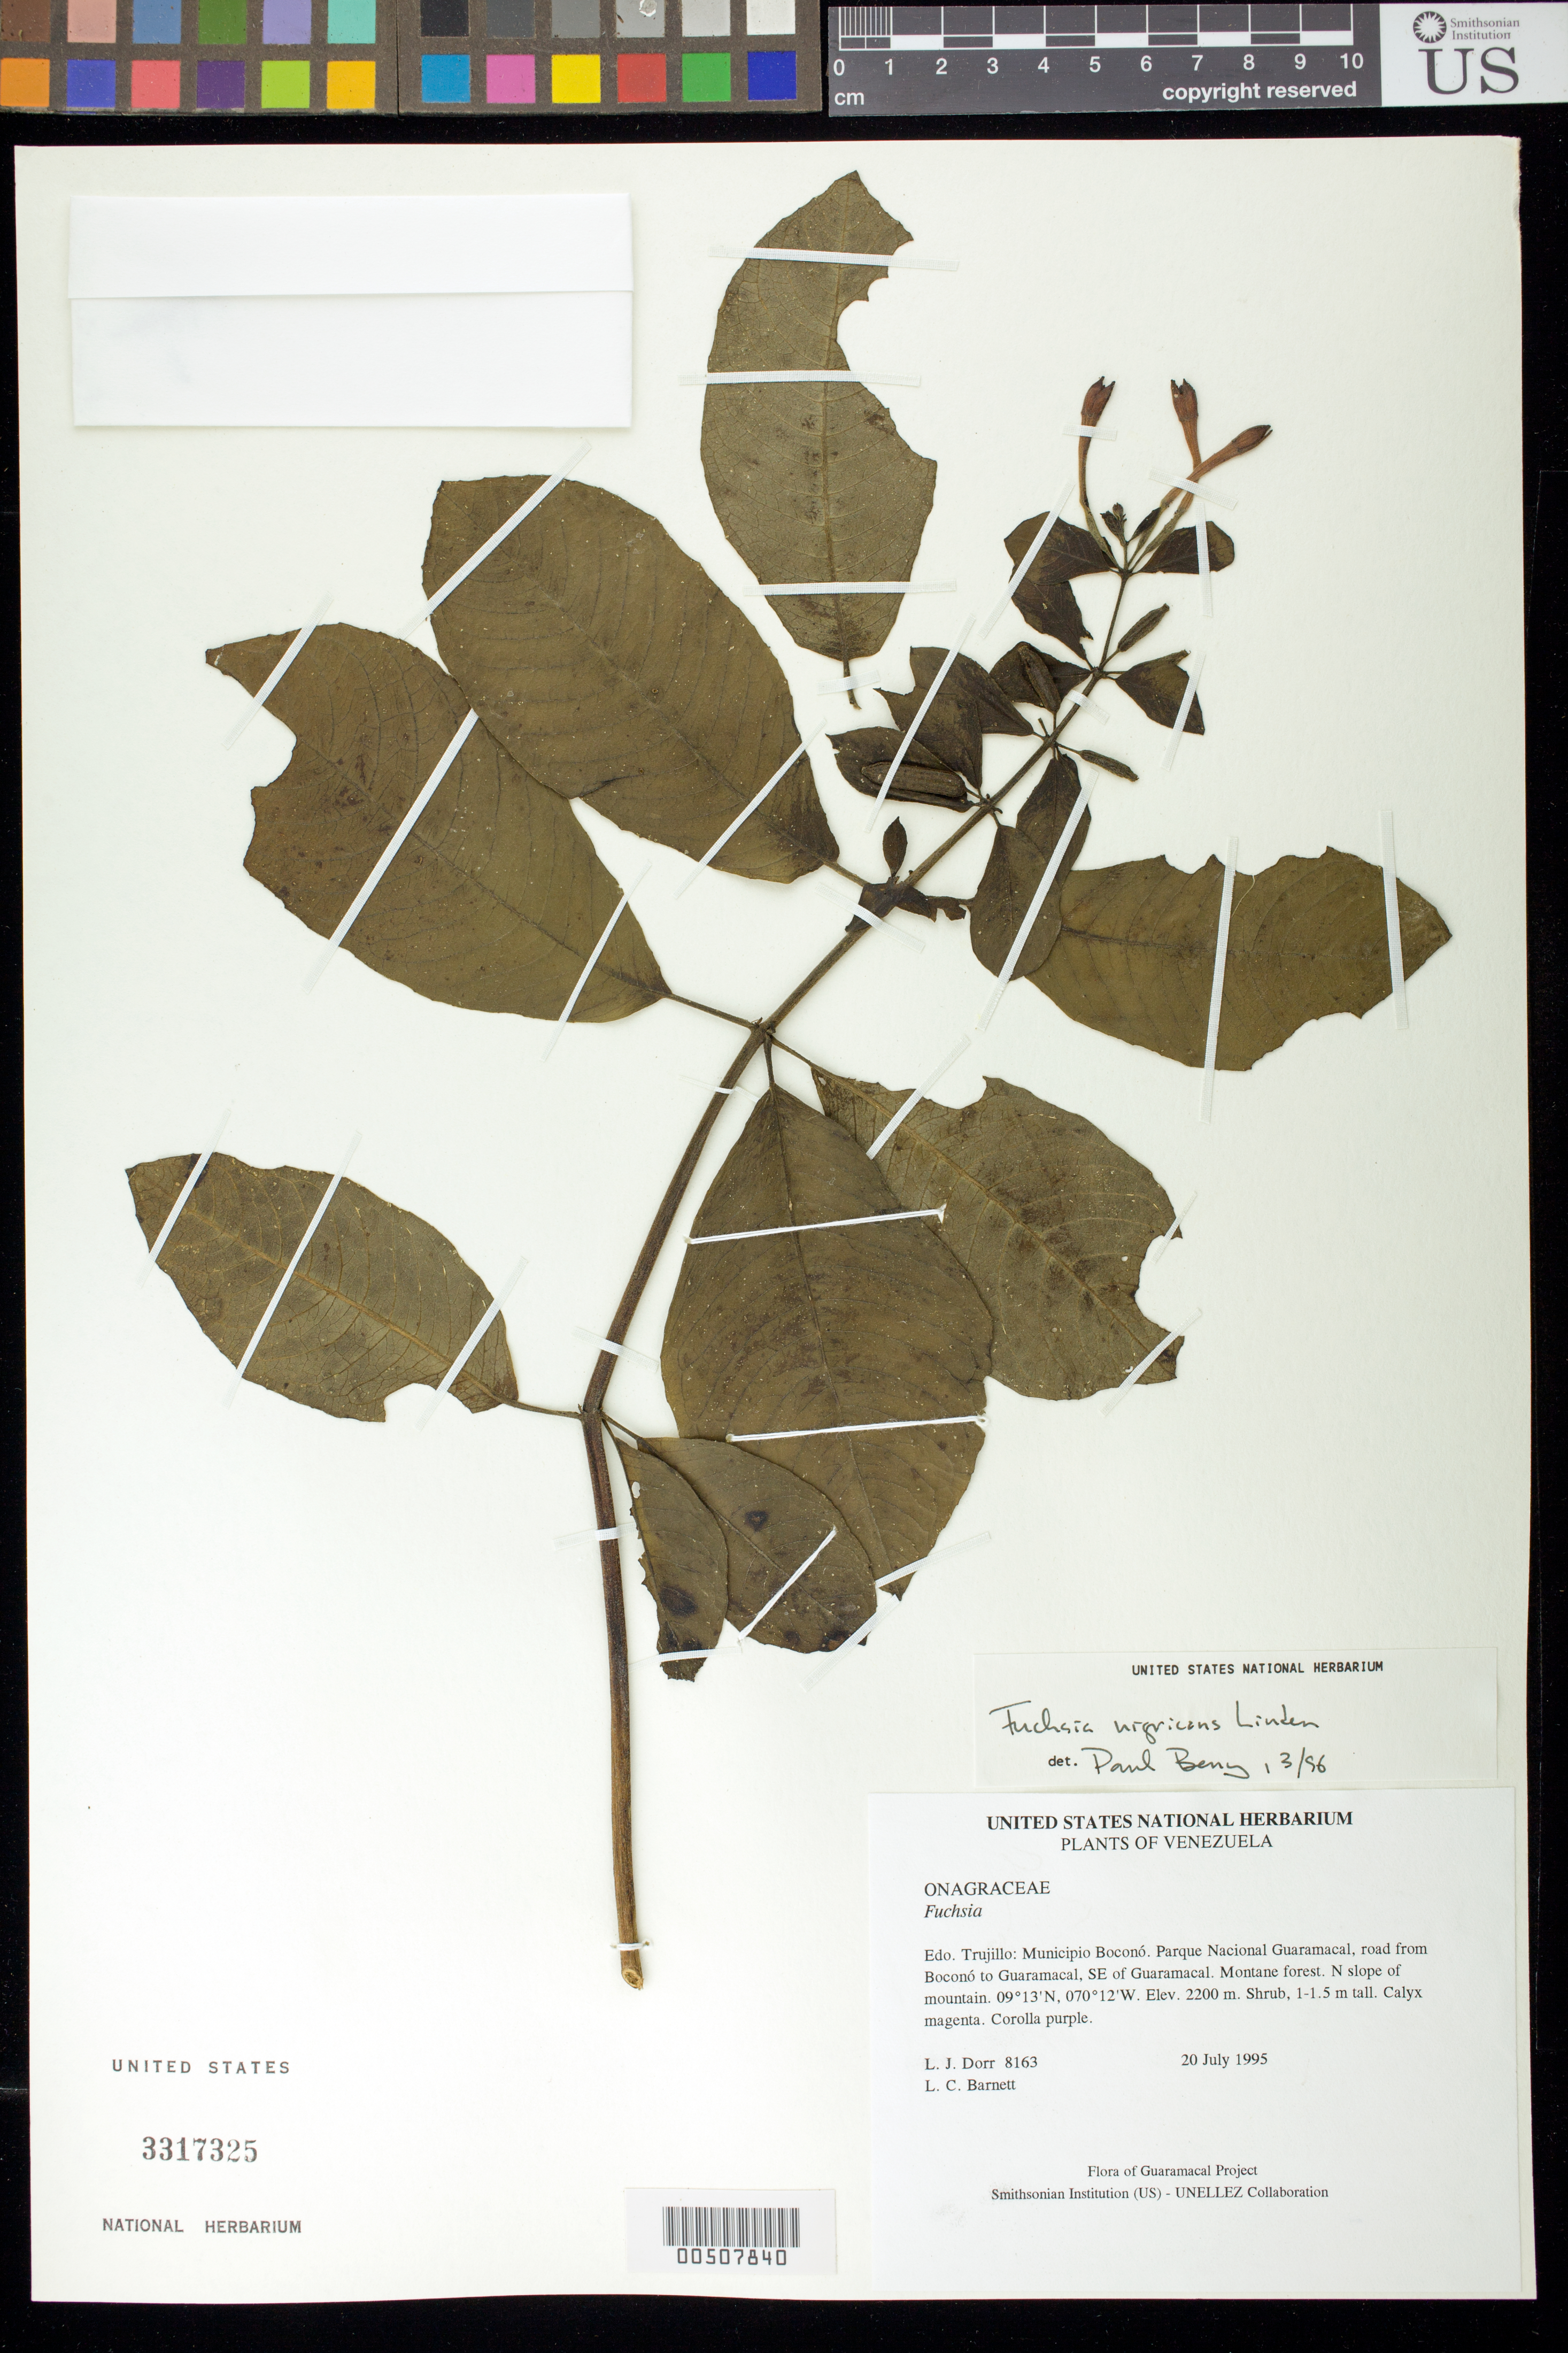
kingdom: Plantae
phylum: Tracheophyta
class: Magnoliopsida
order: Myrtales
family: Onagraceae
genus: Fuchsia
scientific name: Fuchsia nigricans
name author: Linden ex Planch.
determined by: Berry, P. E., (WIS), University of Wisconsin - Madison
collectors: L. J. Dorr & L. C. Barnett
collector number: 8163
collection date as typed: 20 Jul 1995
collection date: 1995-07-20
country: Venezuela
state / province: Trujillo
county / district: Boconó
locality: Parque Nacional Guaramacal, road from Boconó to Guaramacal, SE of Guaramacal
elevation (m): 2200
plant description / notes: MO, PORT, US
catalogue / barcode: US 3317325